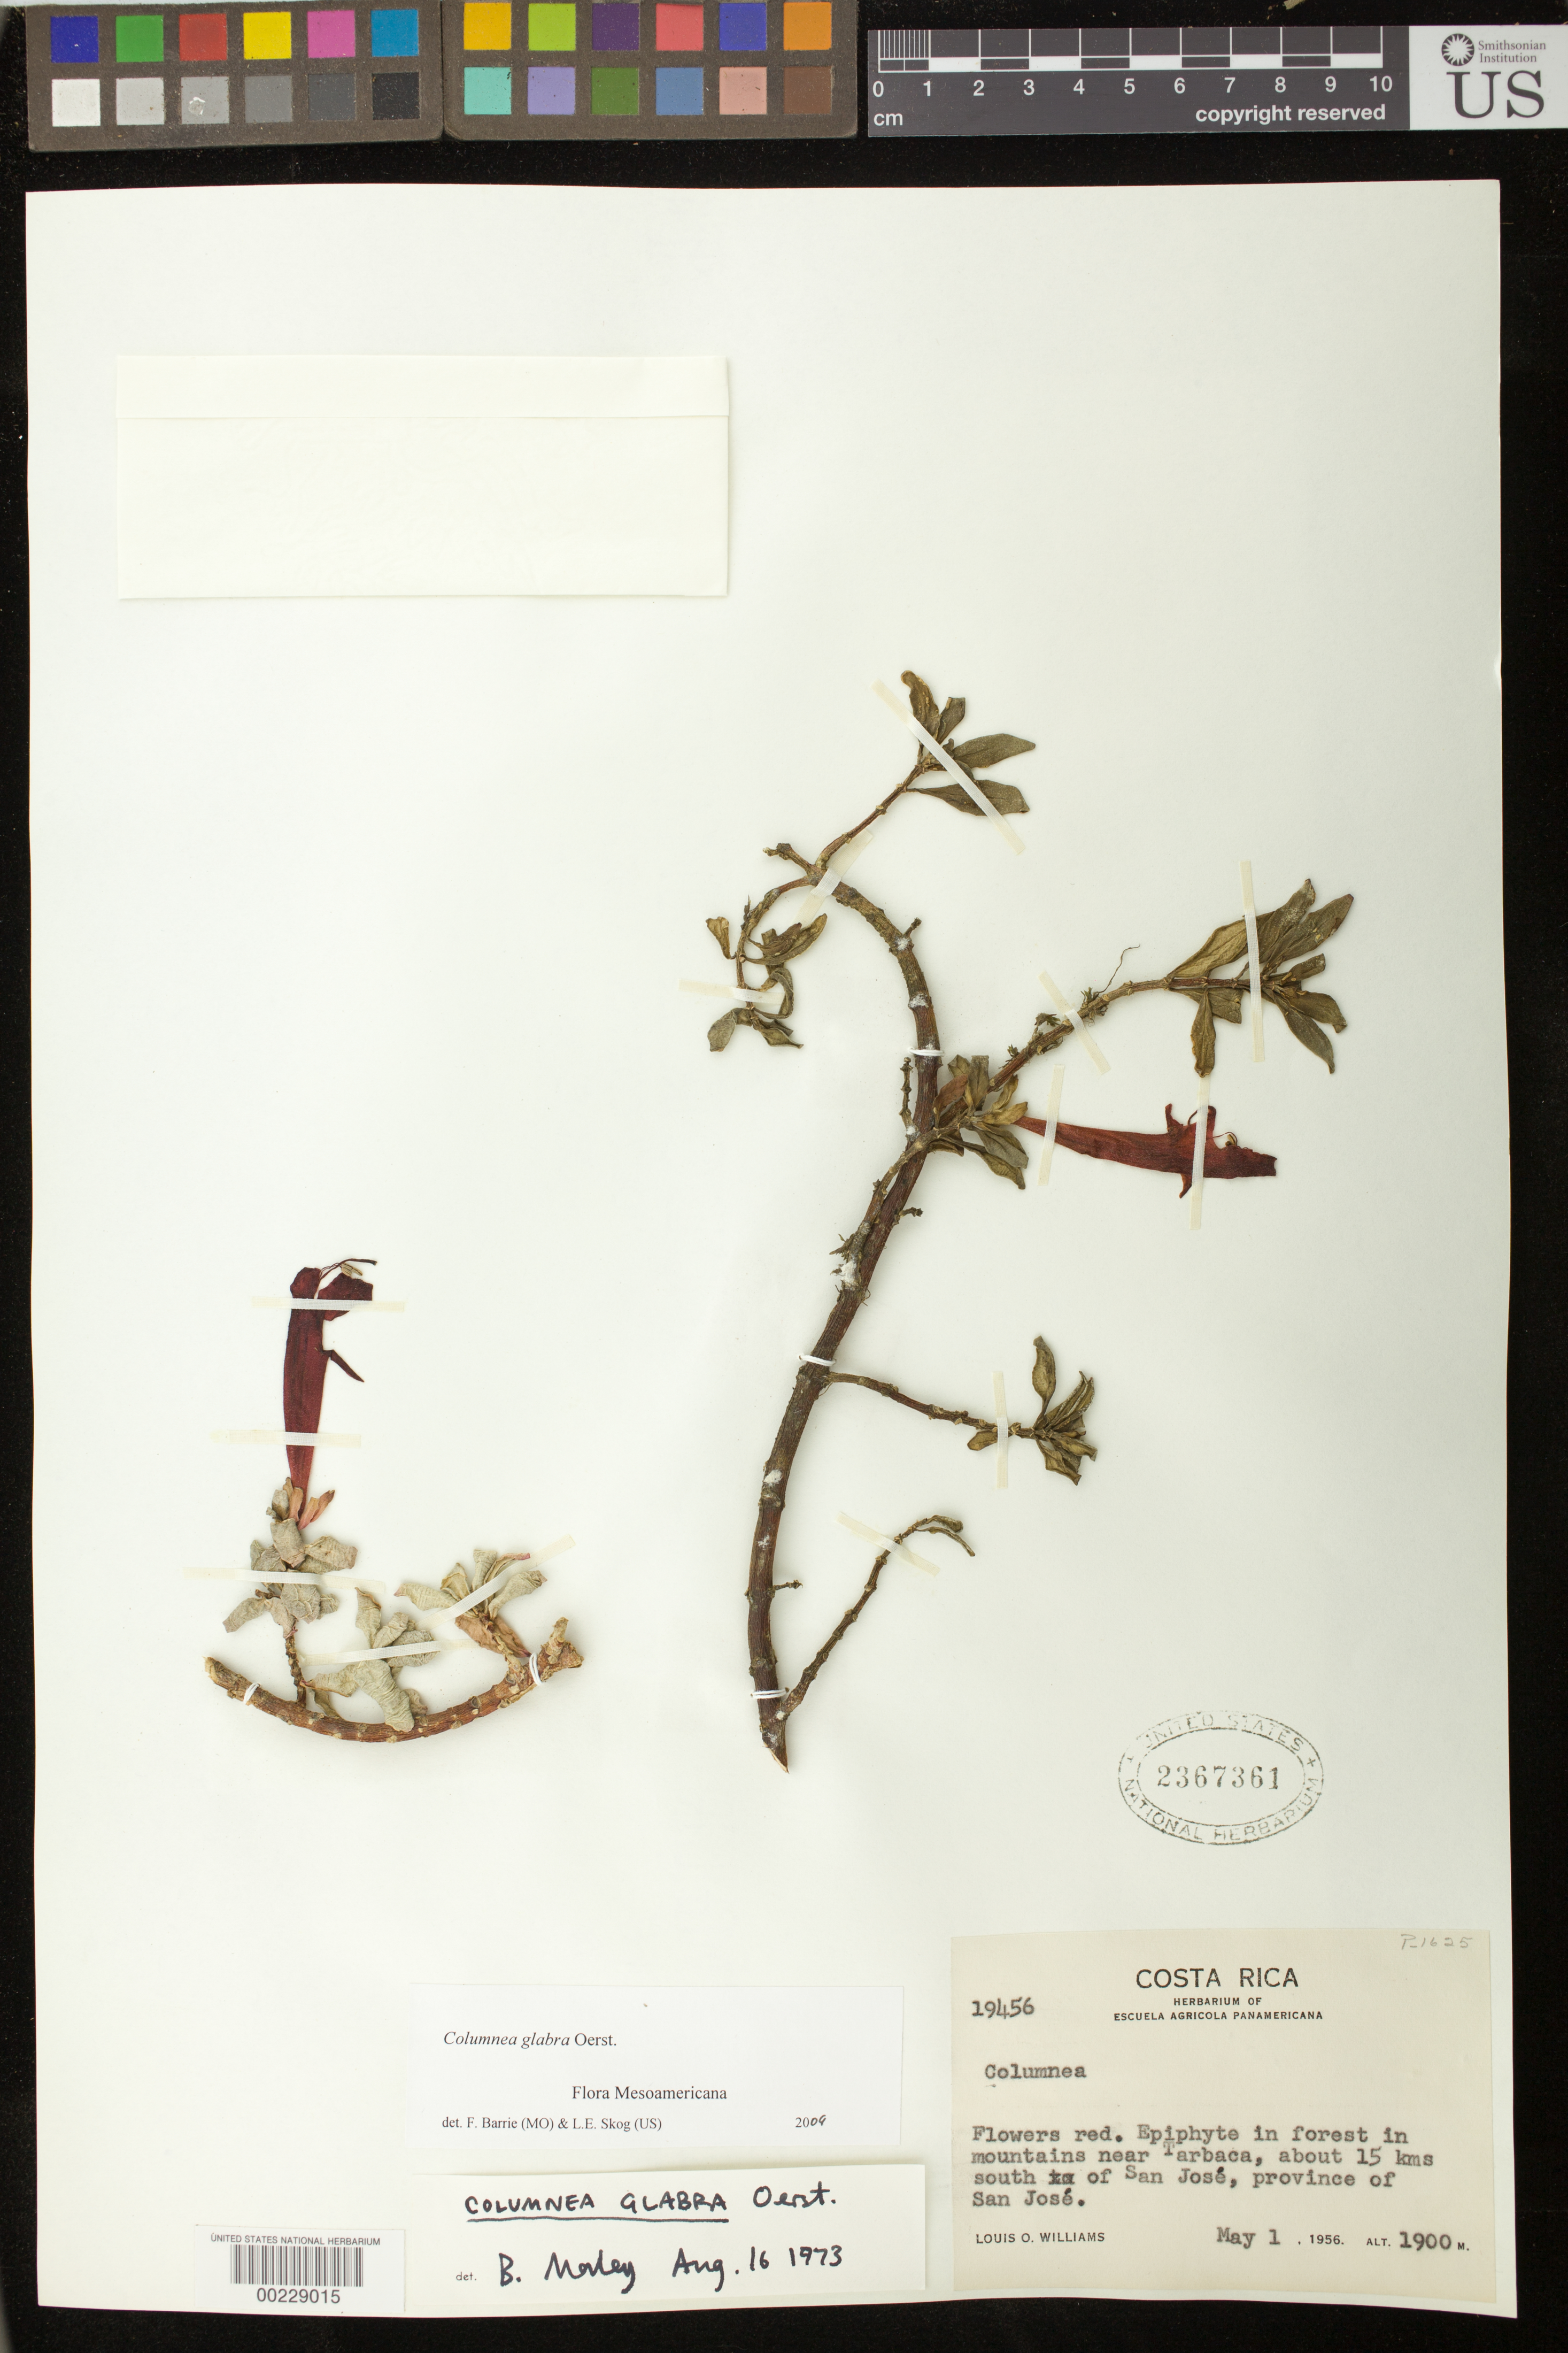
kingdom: Plantae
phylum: Tracheophyta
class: Magnoliopsida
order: Lamiales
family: Gesneriaceae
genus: Columnea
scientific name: Columnea glabra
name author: Oerst.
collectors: L. O. Williams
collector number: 19456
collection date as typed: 01 May 1956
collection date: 1956-05-01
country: Costa Rica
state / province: San José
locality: In mountains near Tarbaca, about 15 km S of San Jose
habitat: In forest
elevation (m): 1900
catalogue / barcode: US 2367361